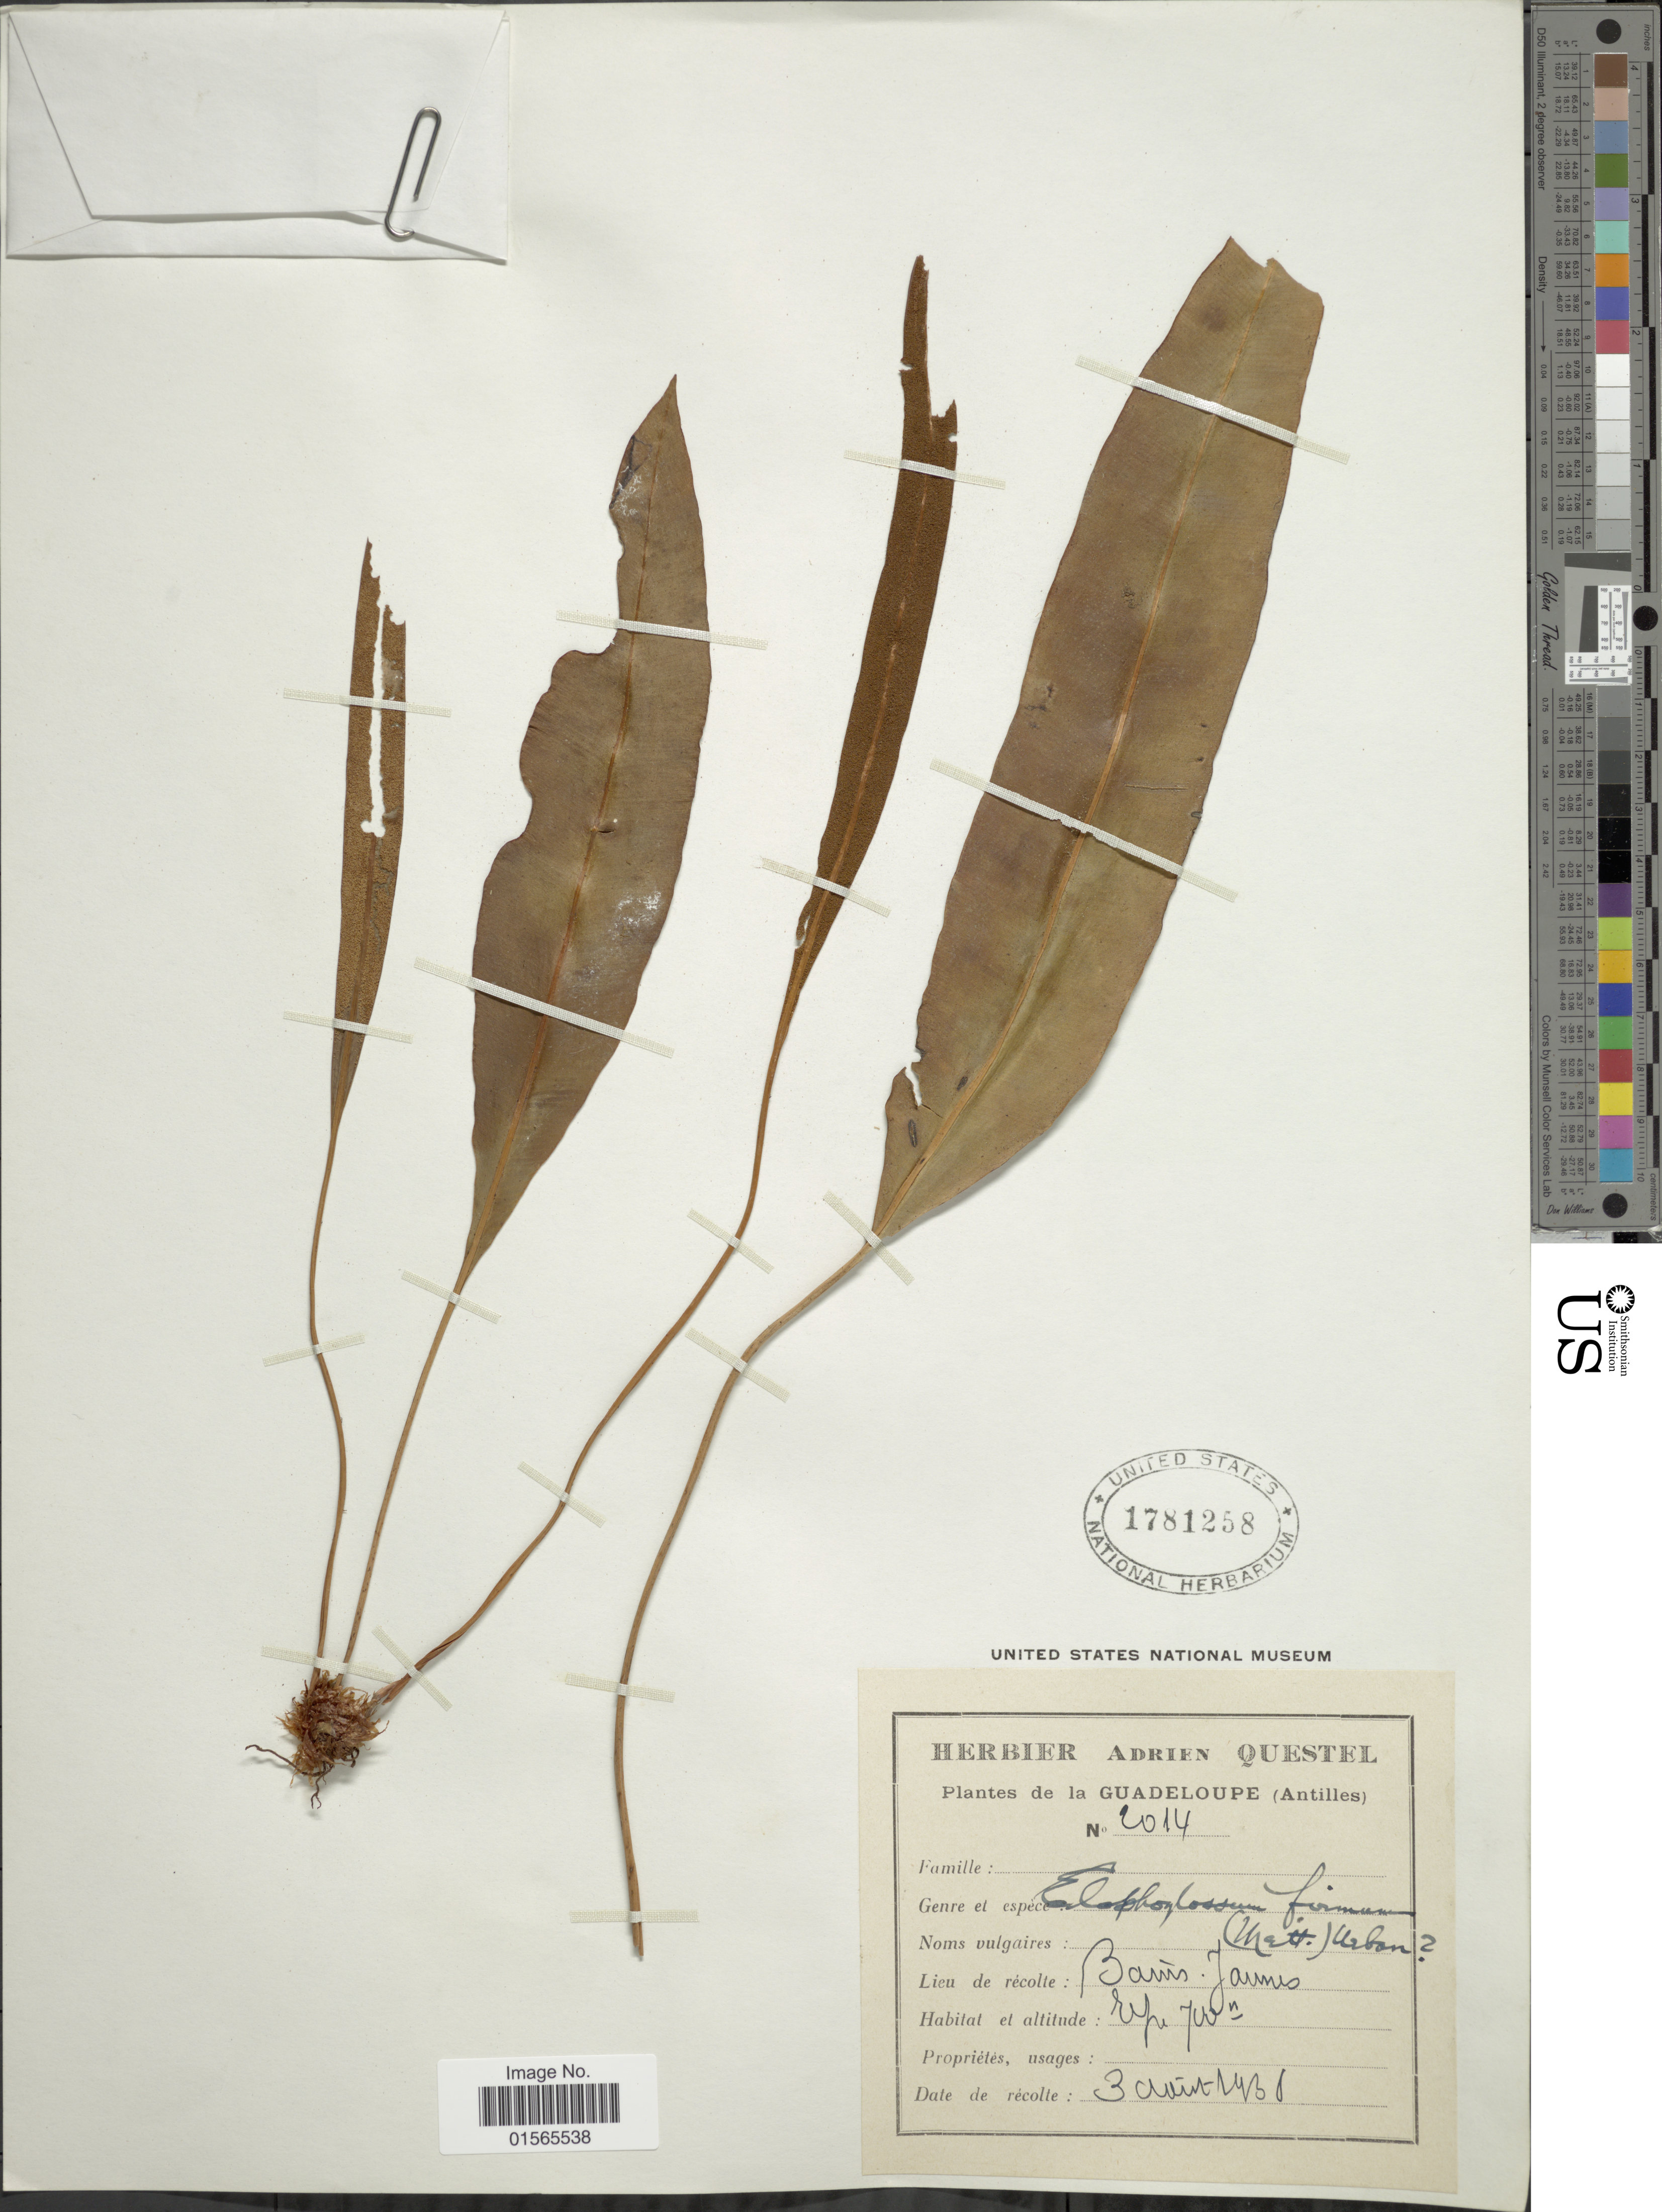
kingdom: Plantae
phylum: Tracheophyta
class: Polypodiopsida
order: Polypodiales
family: Dryopteridaceae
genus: Elaphoglossum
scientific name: Elaphoglossum impressum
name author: (Fée) T. Moore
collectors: ex herb. A. Questal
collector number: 2014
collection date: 1938-08-03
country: Guadeloupe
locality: Bains Jaunes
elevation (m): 700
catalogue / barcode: US 1781258